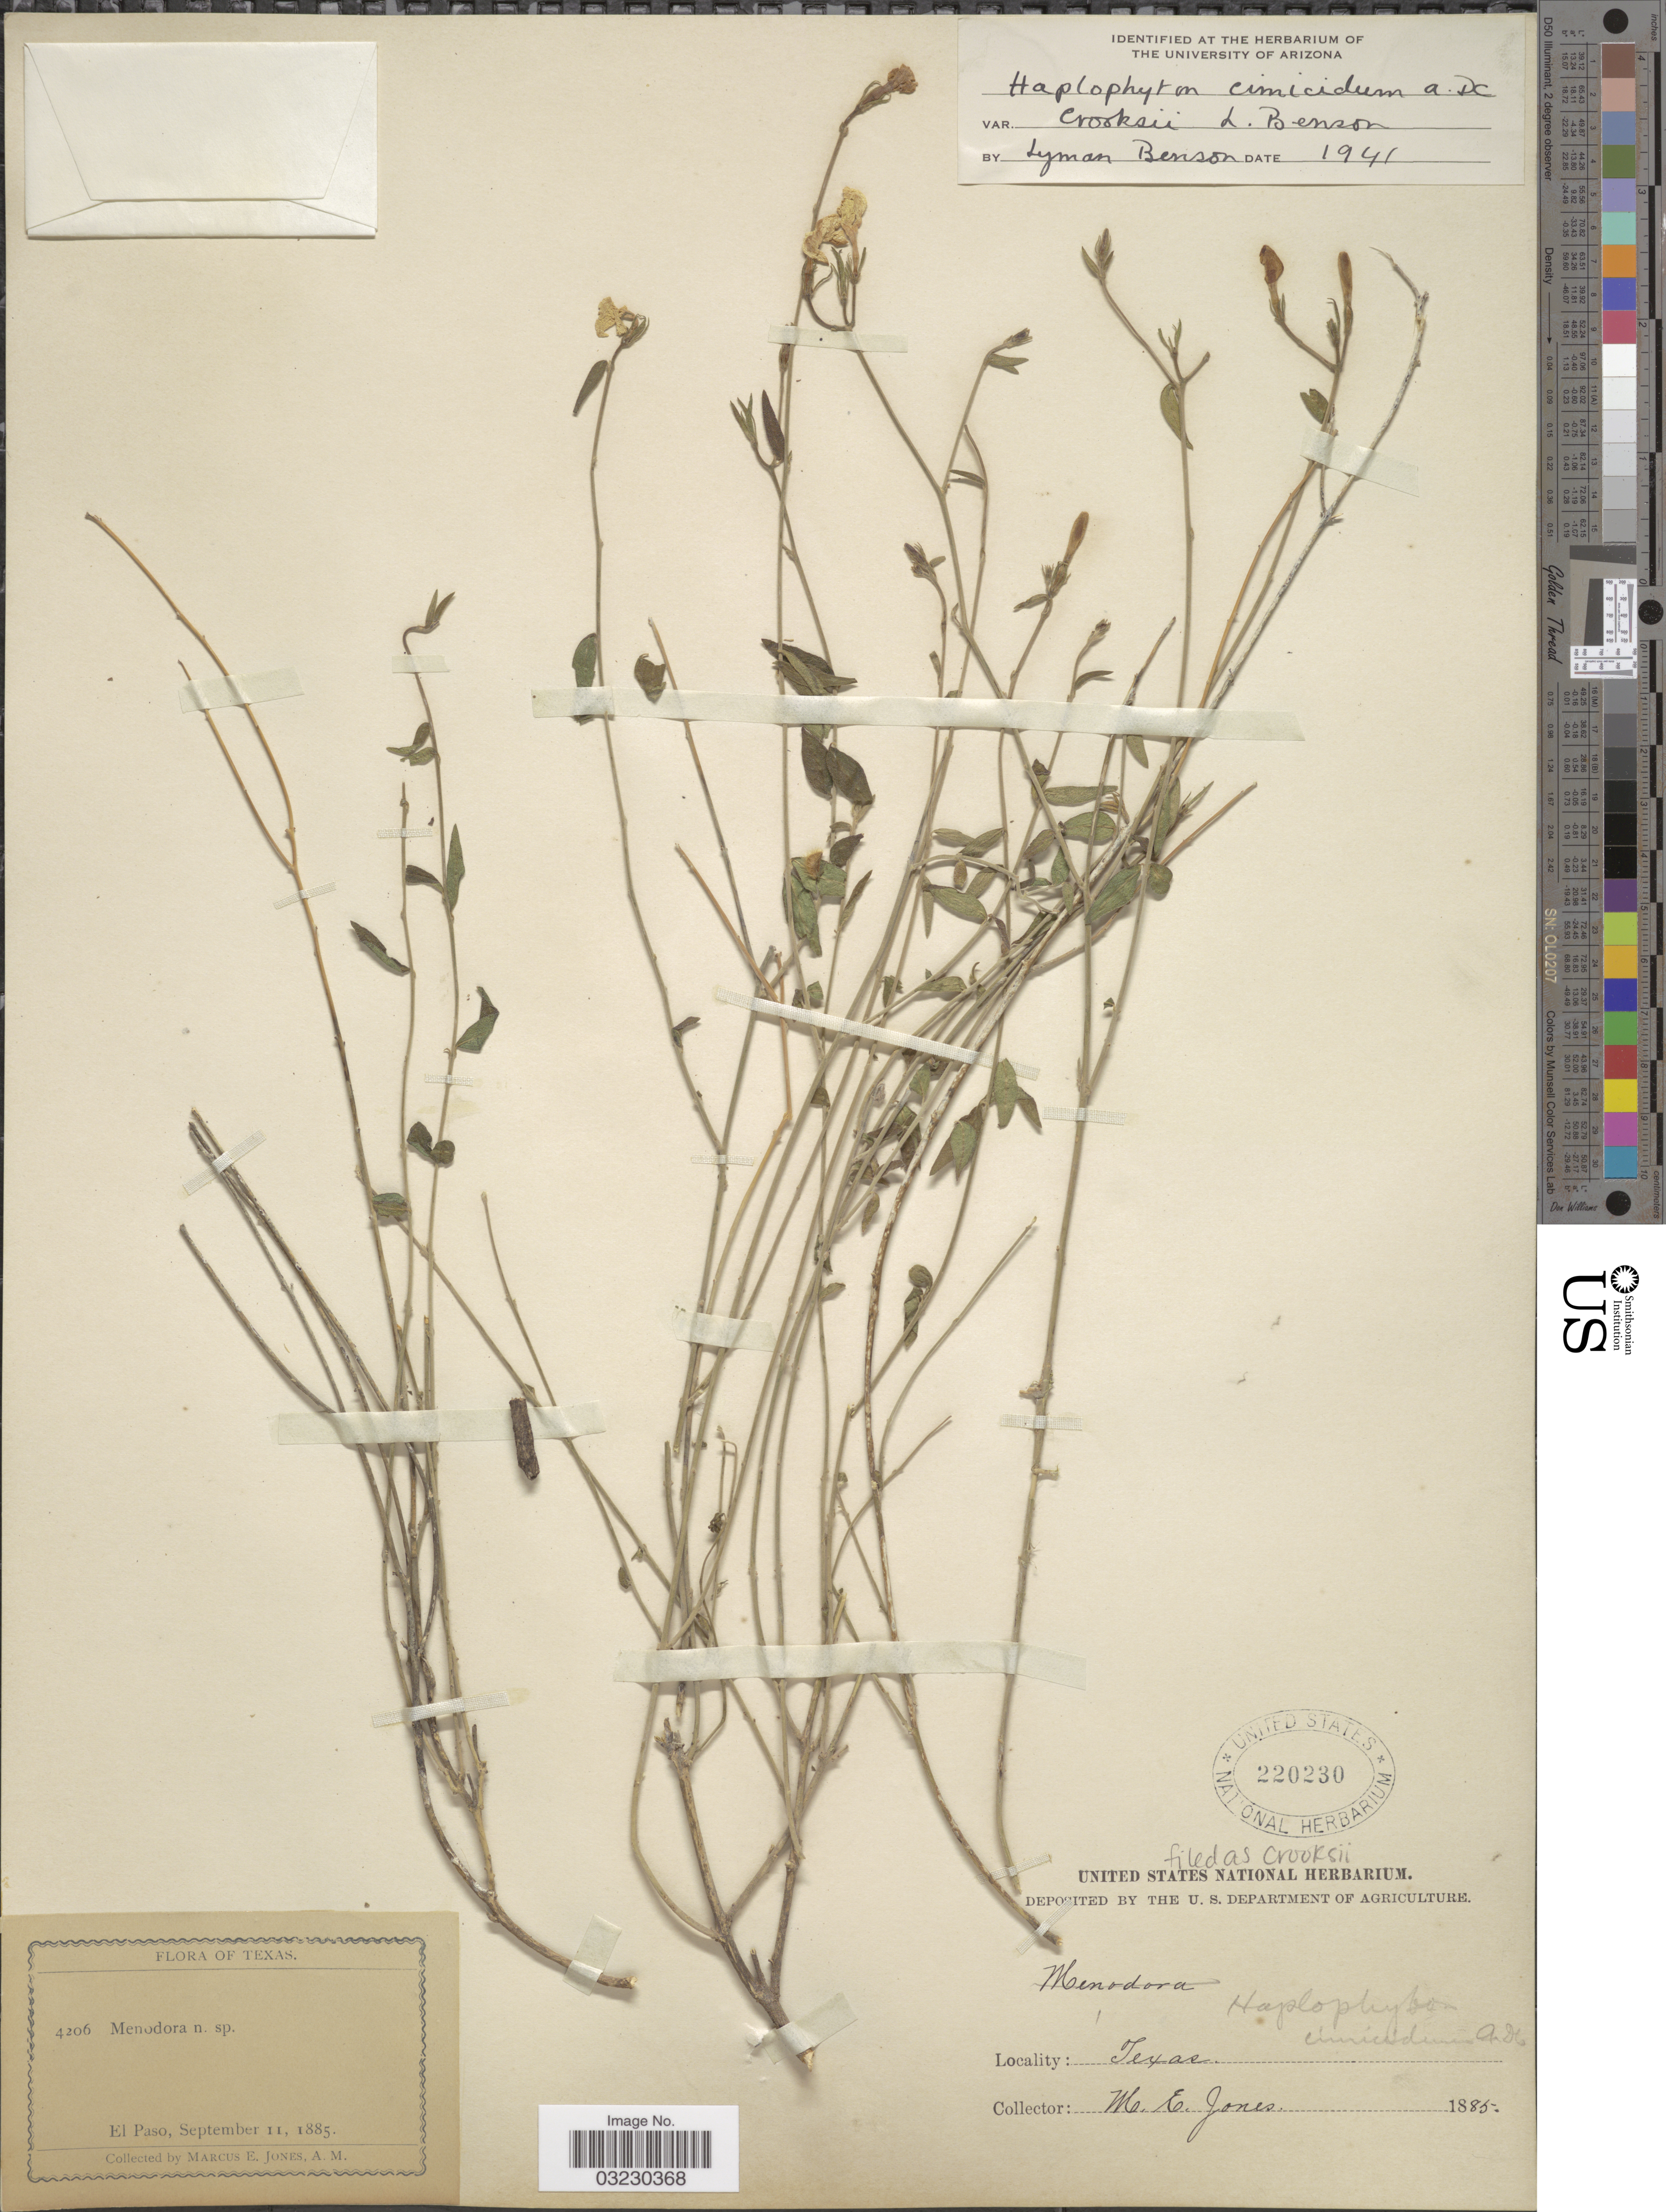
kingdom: Plantae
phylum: Tracheophyta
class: Magnoliopsida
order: Gentianales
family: Apocynaceae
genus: Haplophyton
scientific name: Haplophyton crooksii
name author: (L.D. Benson) L.D. Benson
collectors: M. E. Jones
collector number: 4206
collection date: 1885-09-11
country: United States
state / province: Texas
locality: El Paso.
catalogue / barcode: US 220230